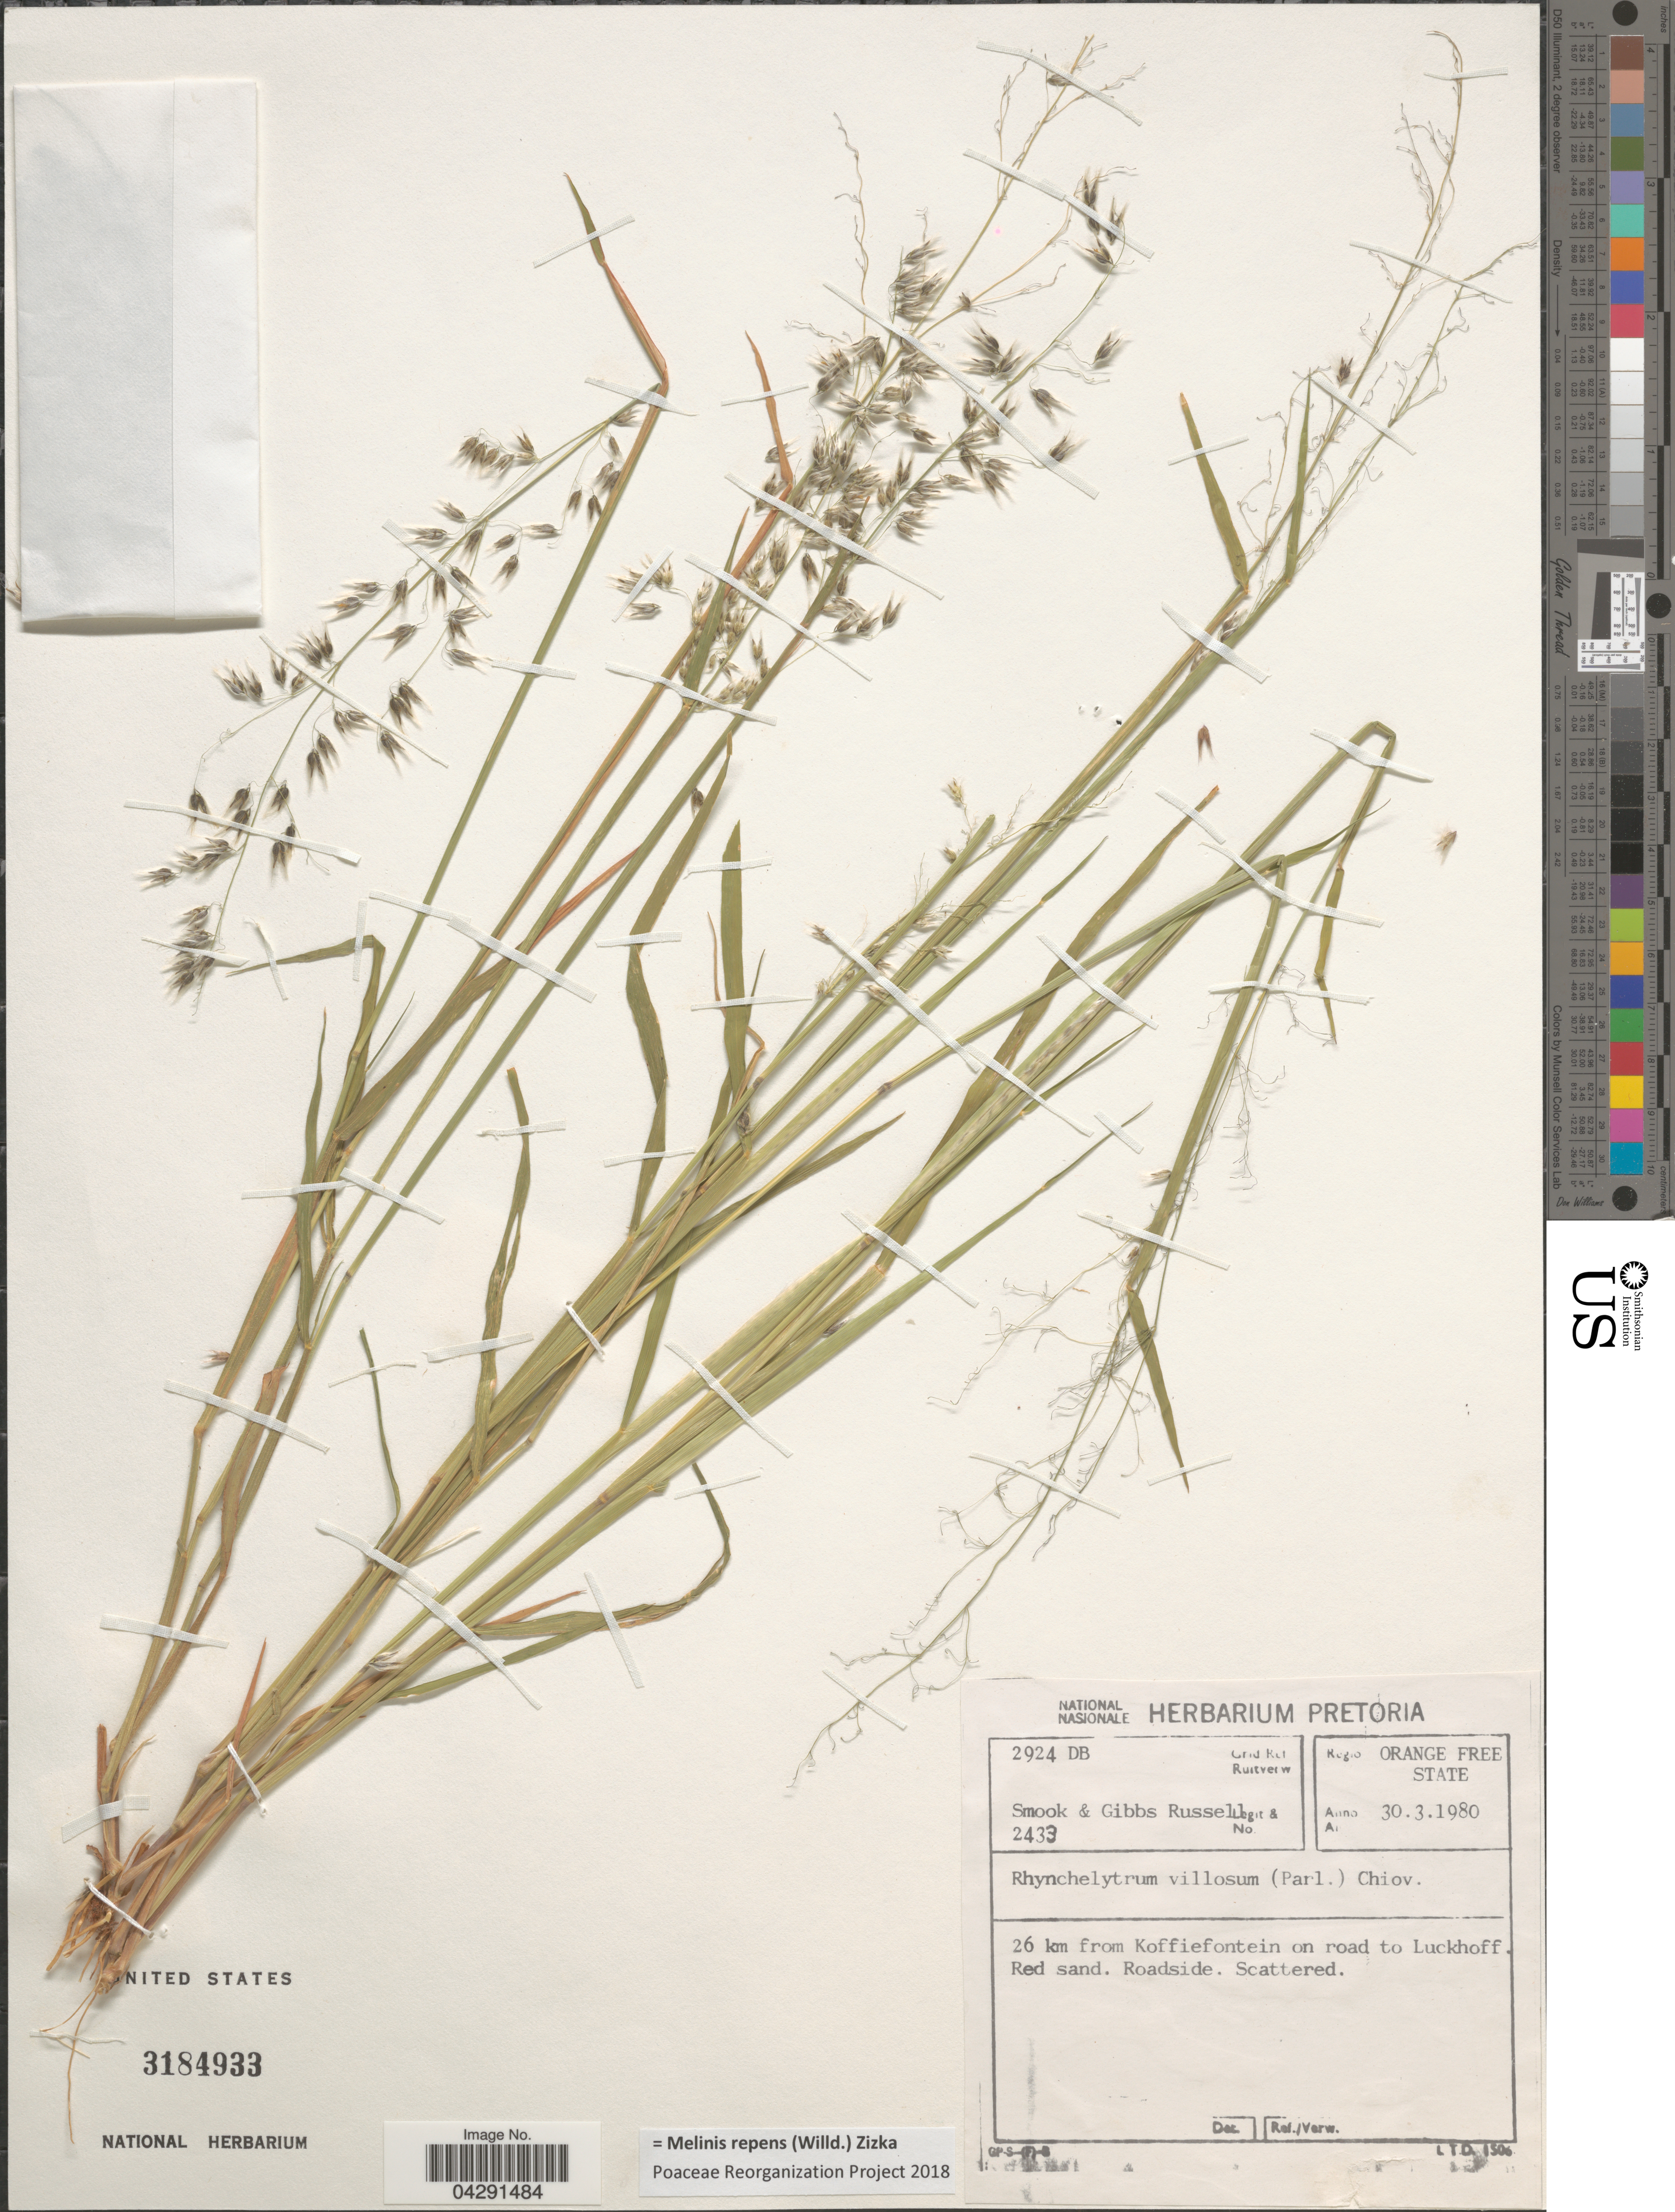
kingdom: Plantae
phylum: Tracheophyta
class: Liliopsida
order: Poales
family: Poaceae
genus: Melinis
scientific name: Melinis repens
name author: (Willd.) Zizka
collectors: Smook & G. E. Gibbs-Russell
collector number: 2433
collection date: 1980-03-30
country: South Africa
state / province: Free State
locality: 2924DB Grid Ref. Ruitverw. Regio Orange Free State. 26 km from Koffiefontein on road to Luckhoff. Red sand. Roadside.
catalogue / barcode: US 3184933